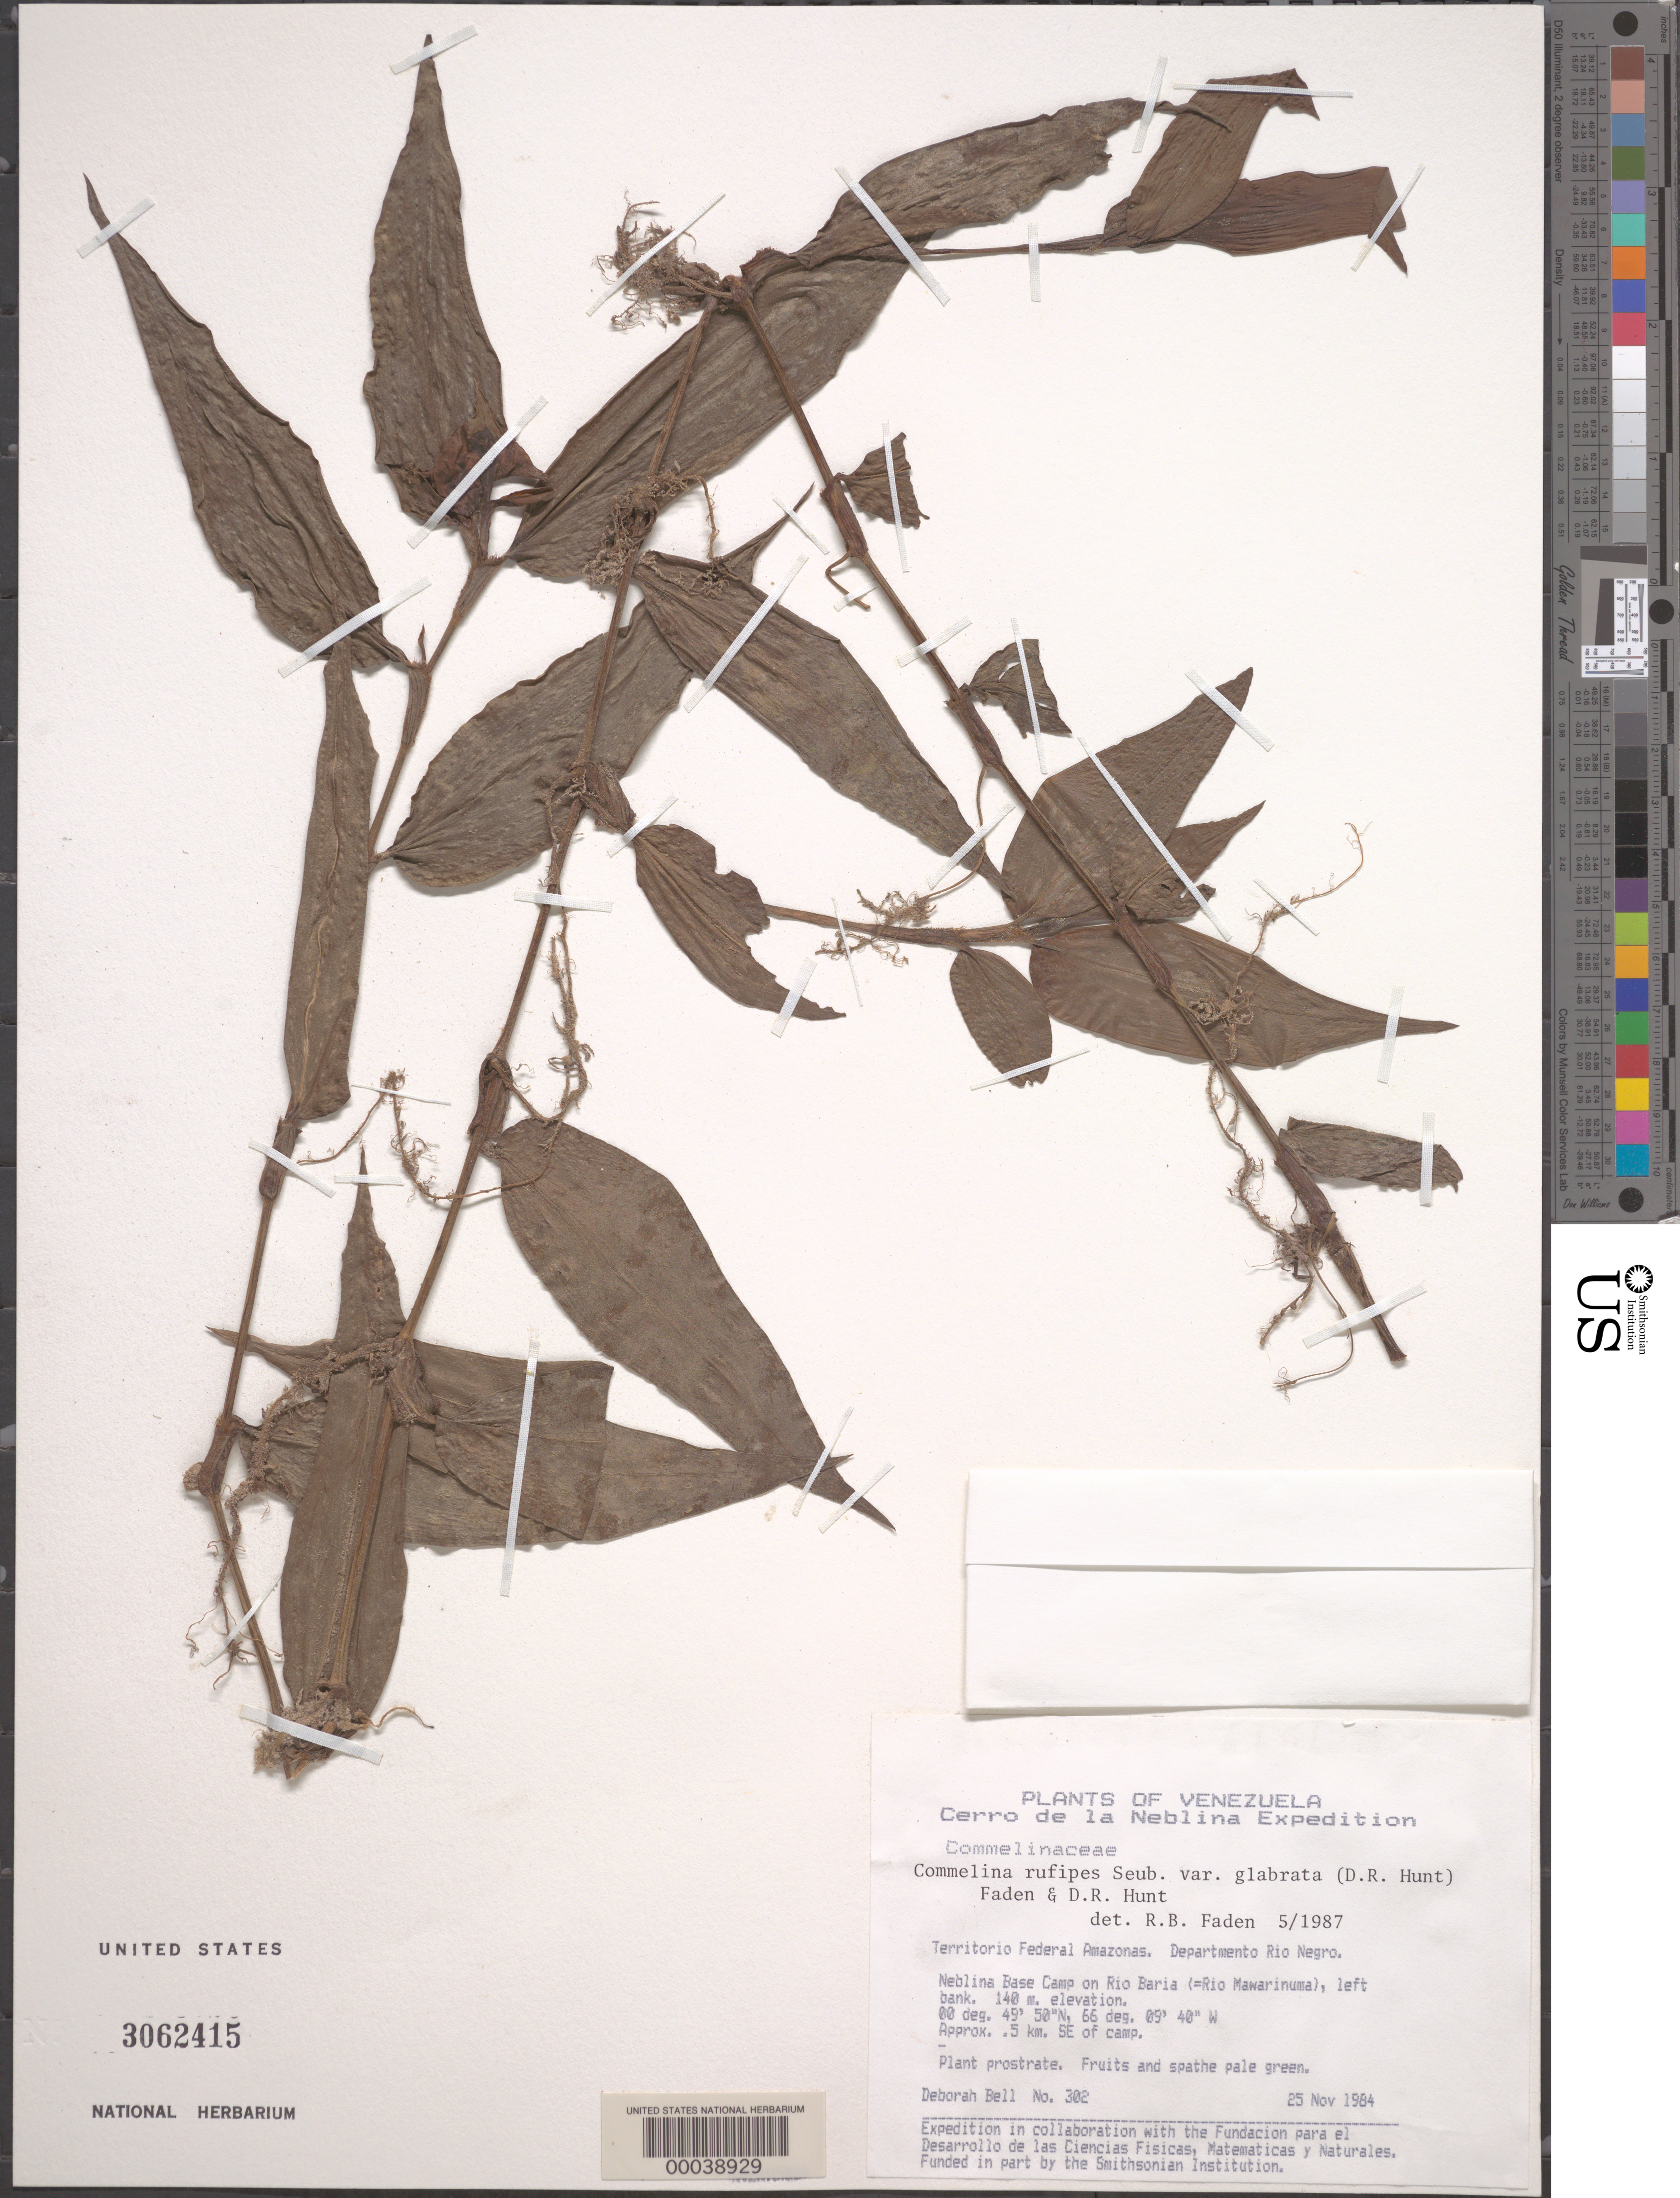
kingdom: Plantae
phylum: Tracheophyta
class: Liliopsida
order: Commelinales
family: Commelinaceae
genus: Commelina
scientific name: Commelina rufipes var. glabrata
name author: (D.R. Hunt) Faden & D.R. Hunt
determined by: Faden, Robert B., (US), Smithsonian Institution - National Museum of Natural History (UNITED STATES)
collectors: D. A. Bell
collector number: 302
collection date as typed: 25 Nov 1984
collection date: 1984-11-25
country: Venezuela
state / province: Amazonas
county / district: Rio Negro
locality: Neblina base camp on rio baria left bank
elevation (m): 140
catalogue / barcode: US 3062415